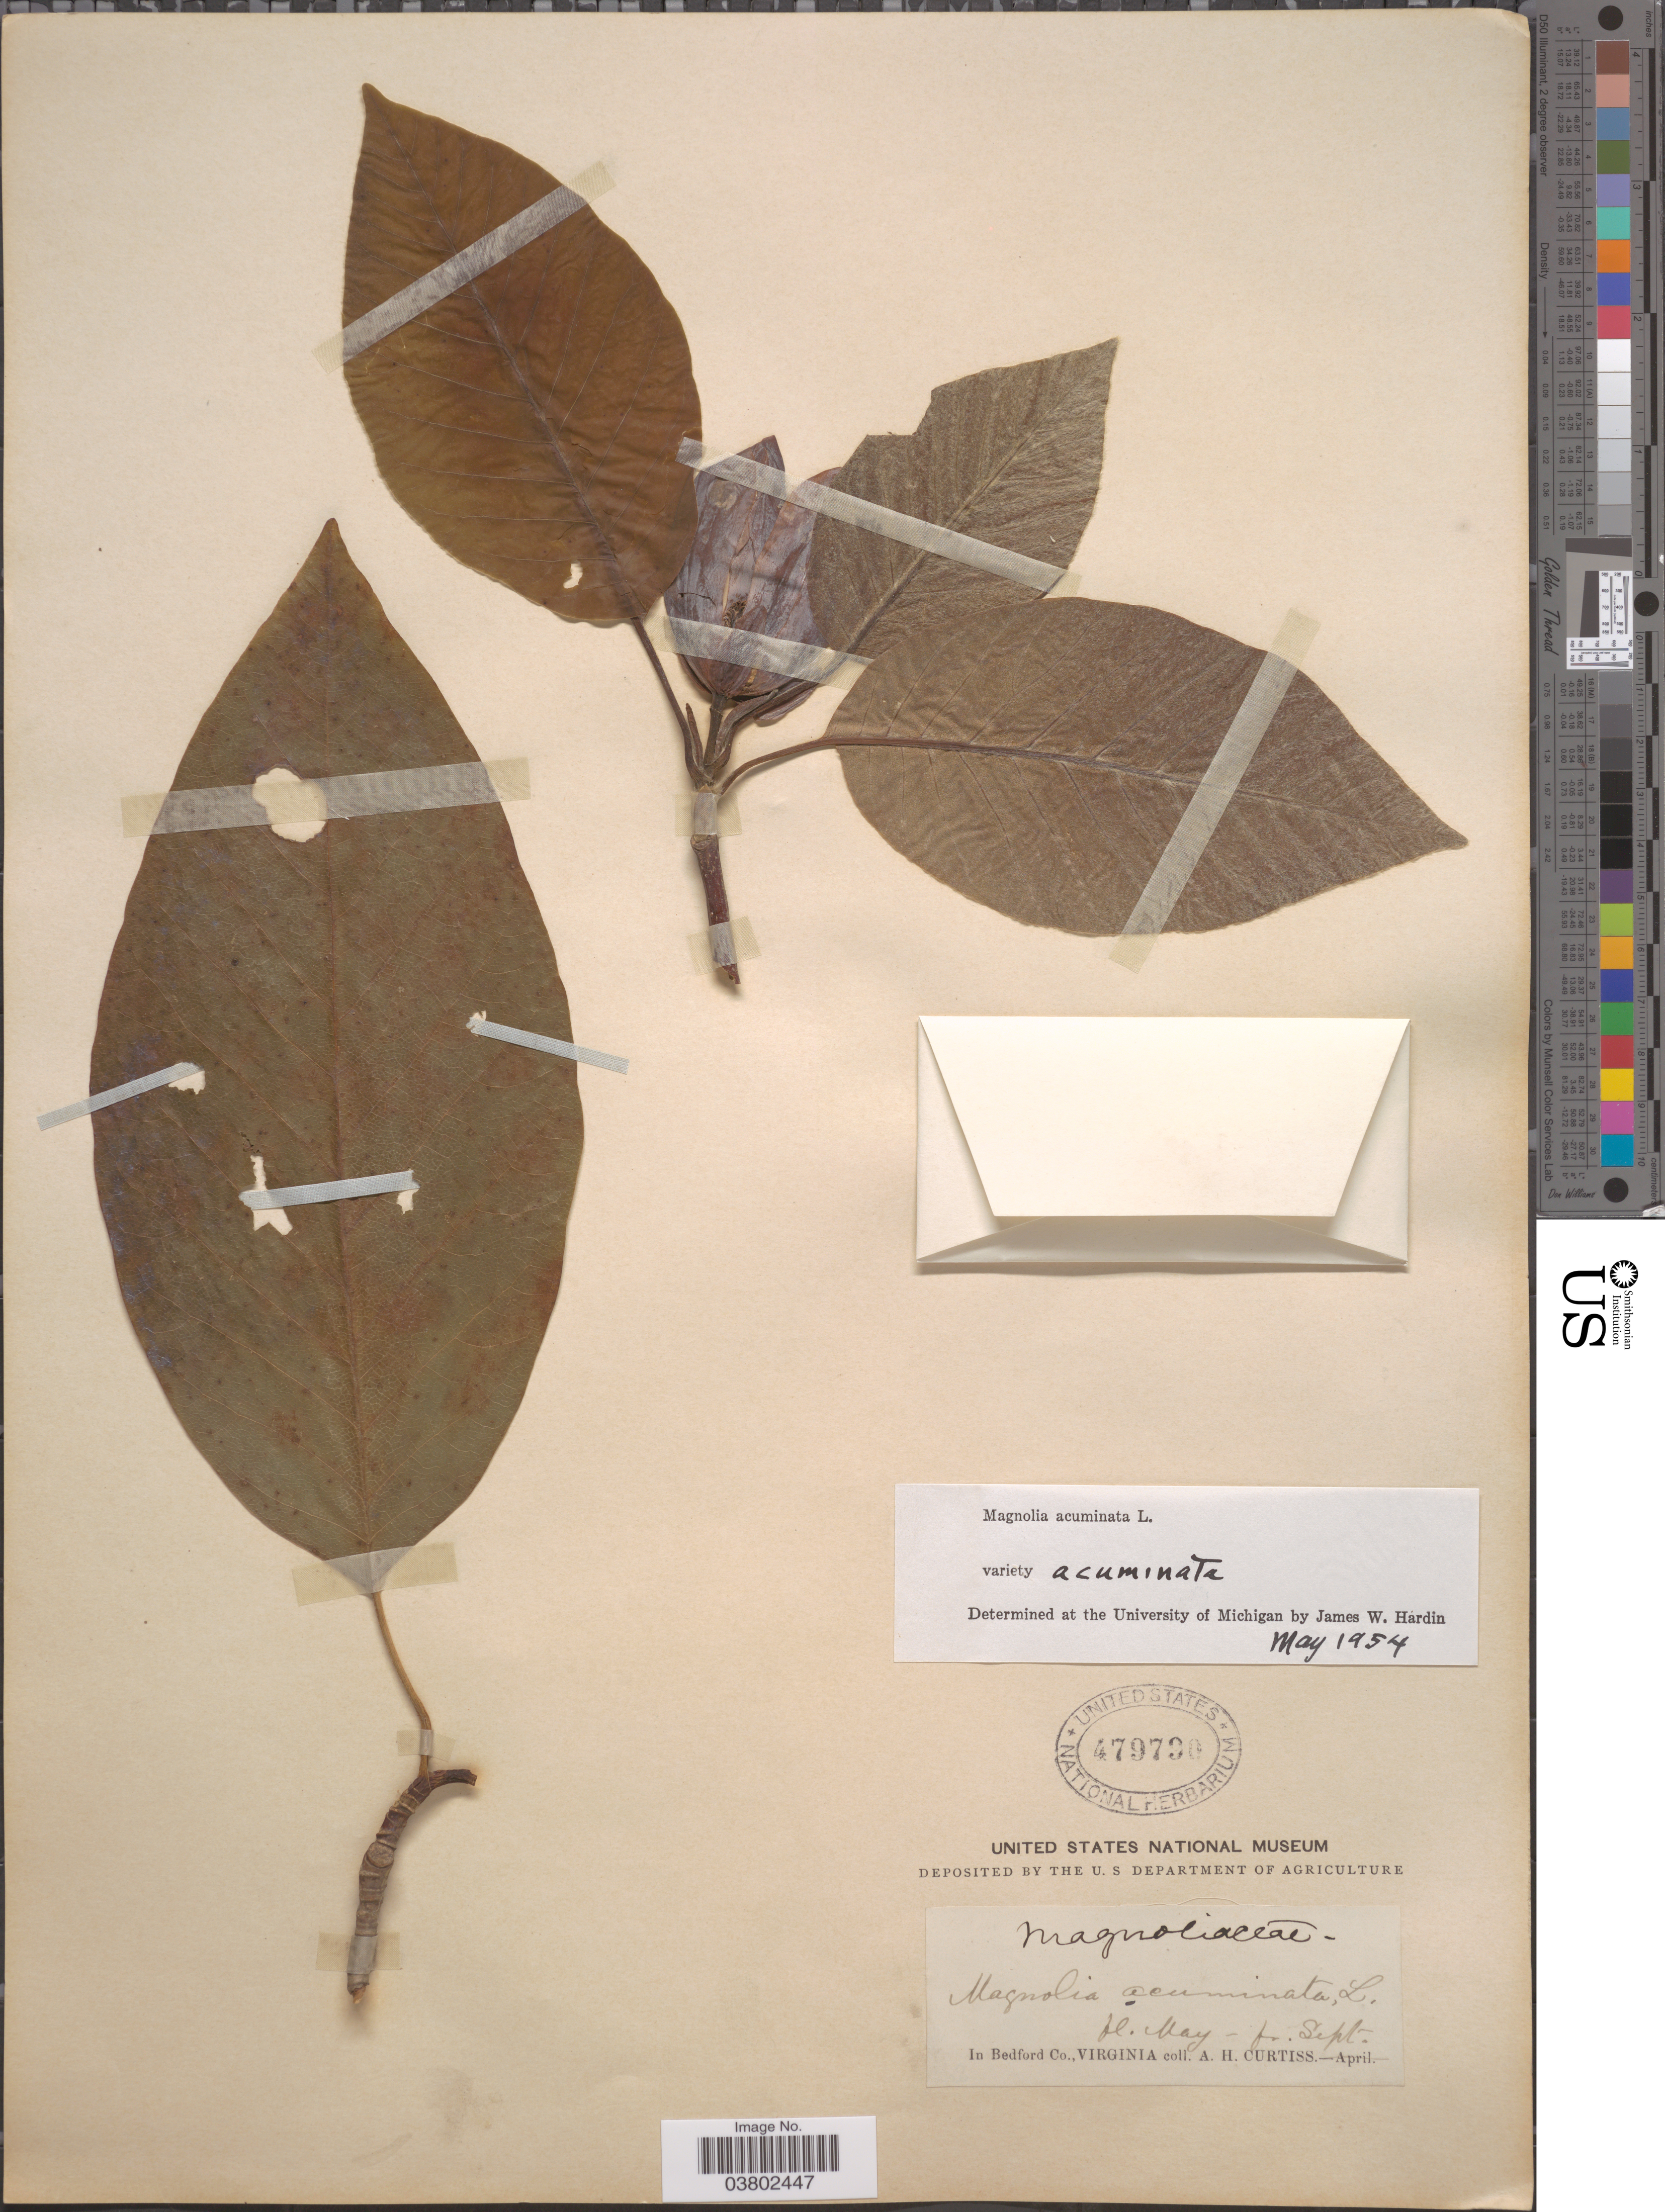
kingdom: Plantae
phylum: Tracheophyta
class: Magnoliopsida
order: Magnoliales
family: Magnoliaceae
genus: Magnolia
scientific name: Magnolia acuminata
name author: (L.) L.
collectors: A. H. Curtiss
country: United States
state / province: Virginia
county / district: Bedford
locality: In Bedford Co.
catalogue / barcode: US 479790